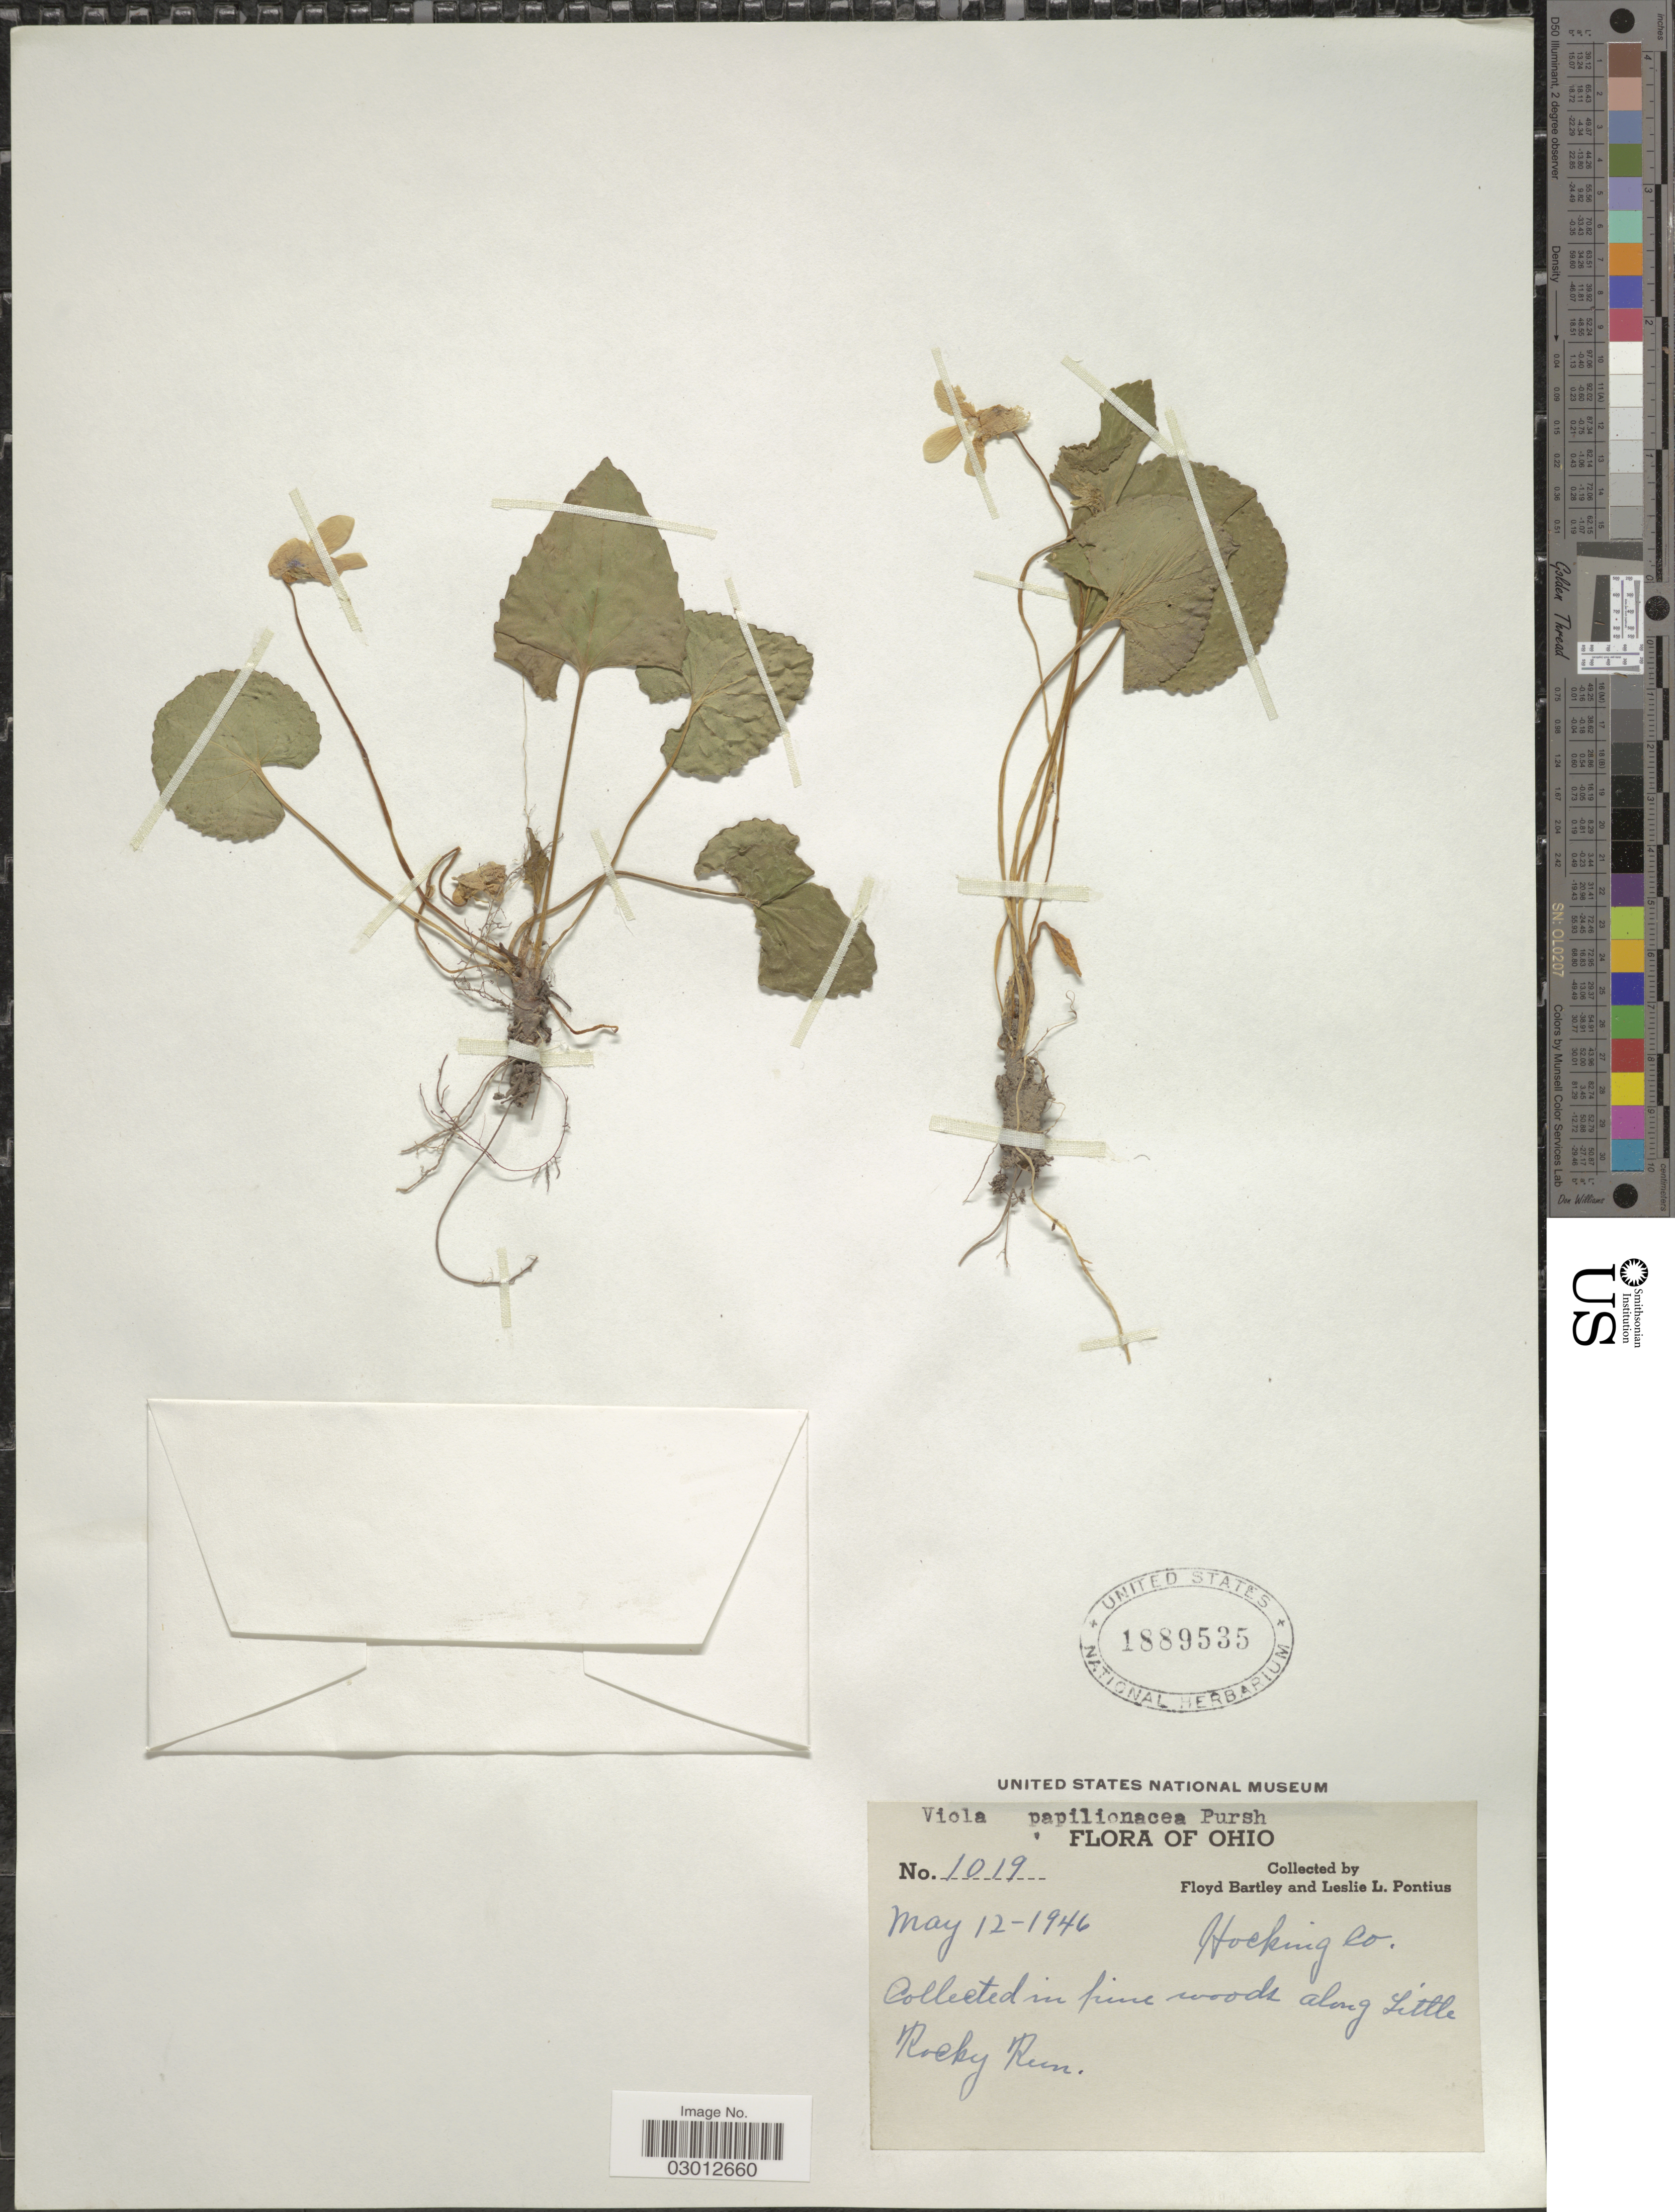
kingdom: Plantae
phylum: Tracheophyta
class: Magnoliopsida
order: Malpighiales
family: Violaceae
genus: Viola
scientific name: Viola papilionacea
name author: Pursh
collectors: F. Bartley & L. Pontius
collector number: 1019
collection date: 1946-05-12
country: United States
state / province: Ohio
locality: Pine woods along Little Rocky Run.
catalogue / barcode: US 1889535